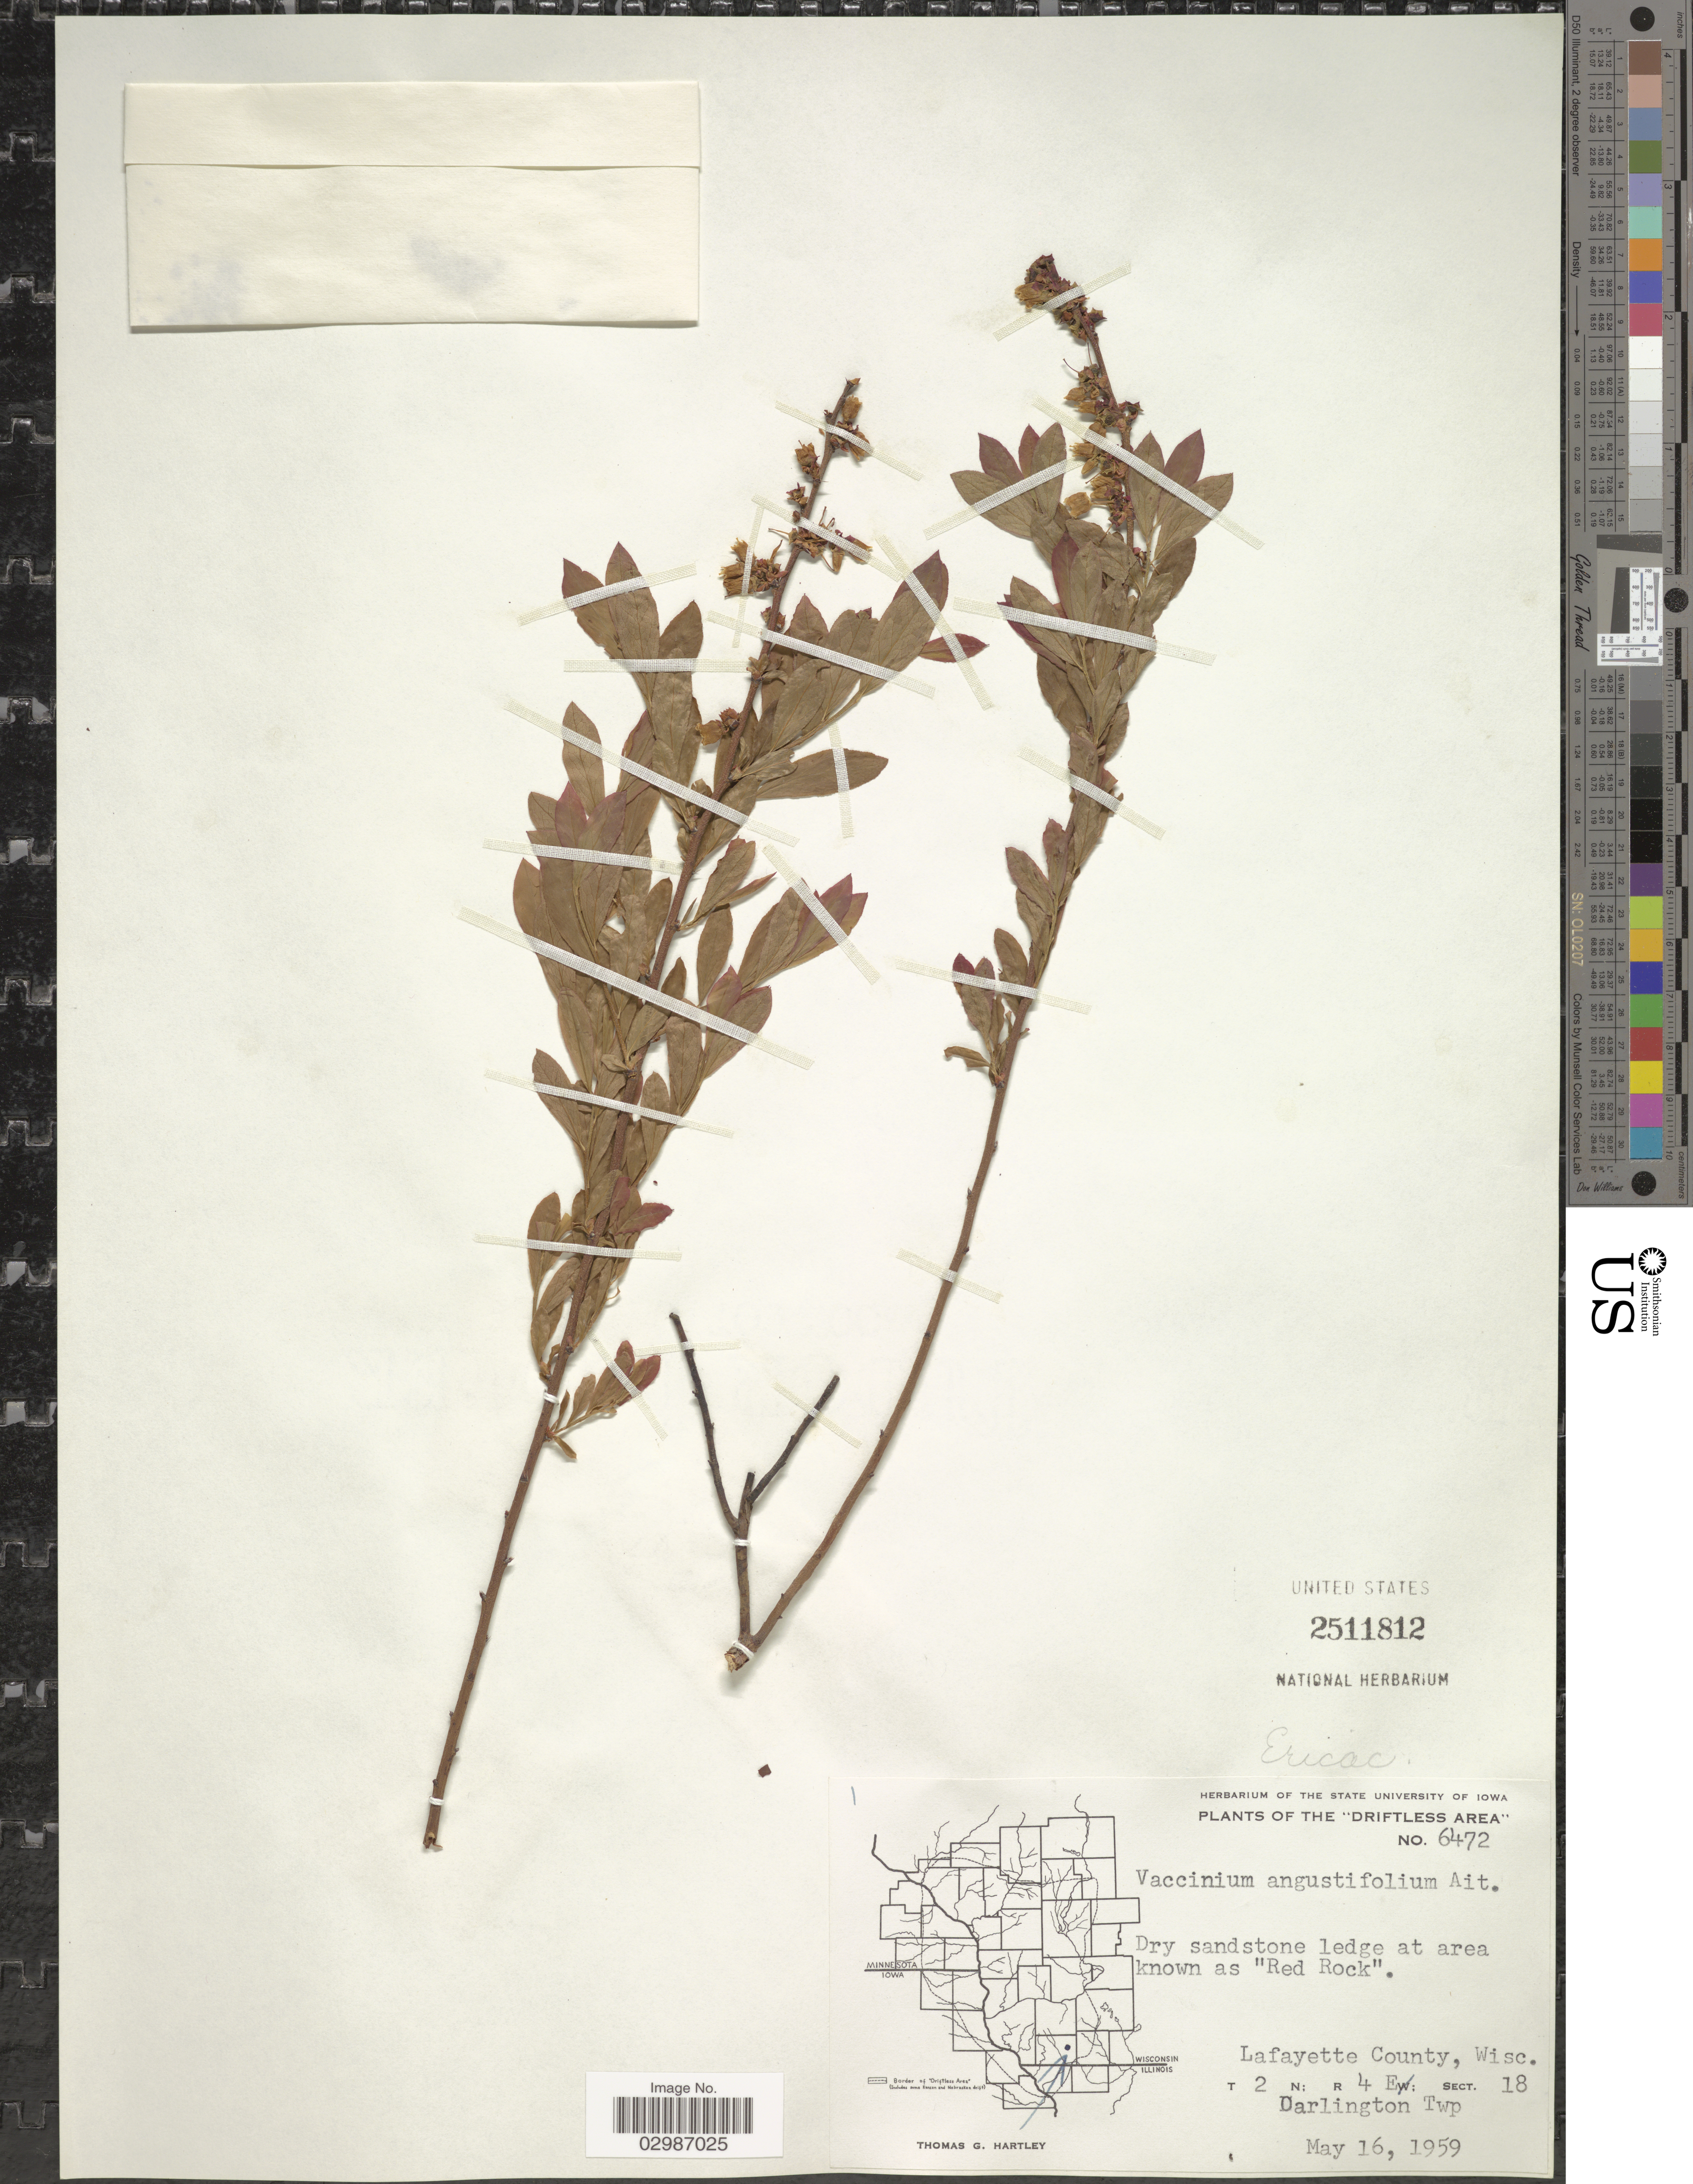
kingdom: Plantae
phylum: Tracheophyta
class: Magnoliopsida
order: Ericales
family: Ericaceae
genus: Vaccinium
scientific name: Vaccinium angustifolium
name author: Aiton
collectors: T. G. Hartley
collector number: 6472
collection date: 1959-05-16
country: United States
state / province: Wisconsin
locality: Driftless Area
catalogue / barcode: US 2511812